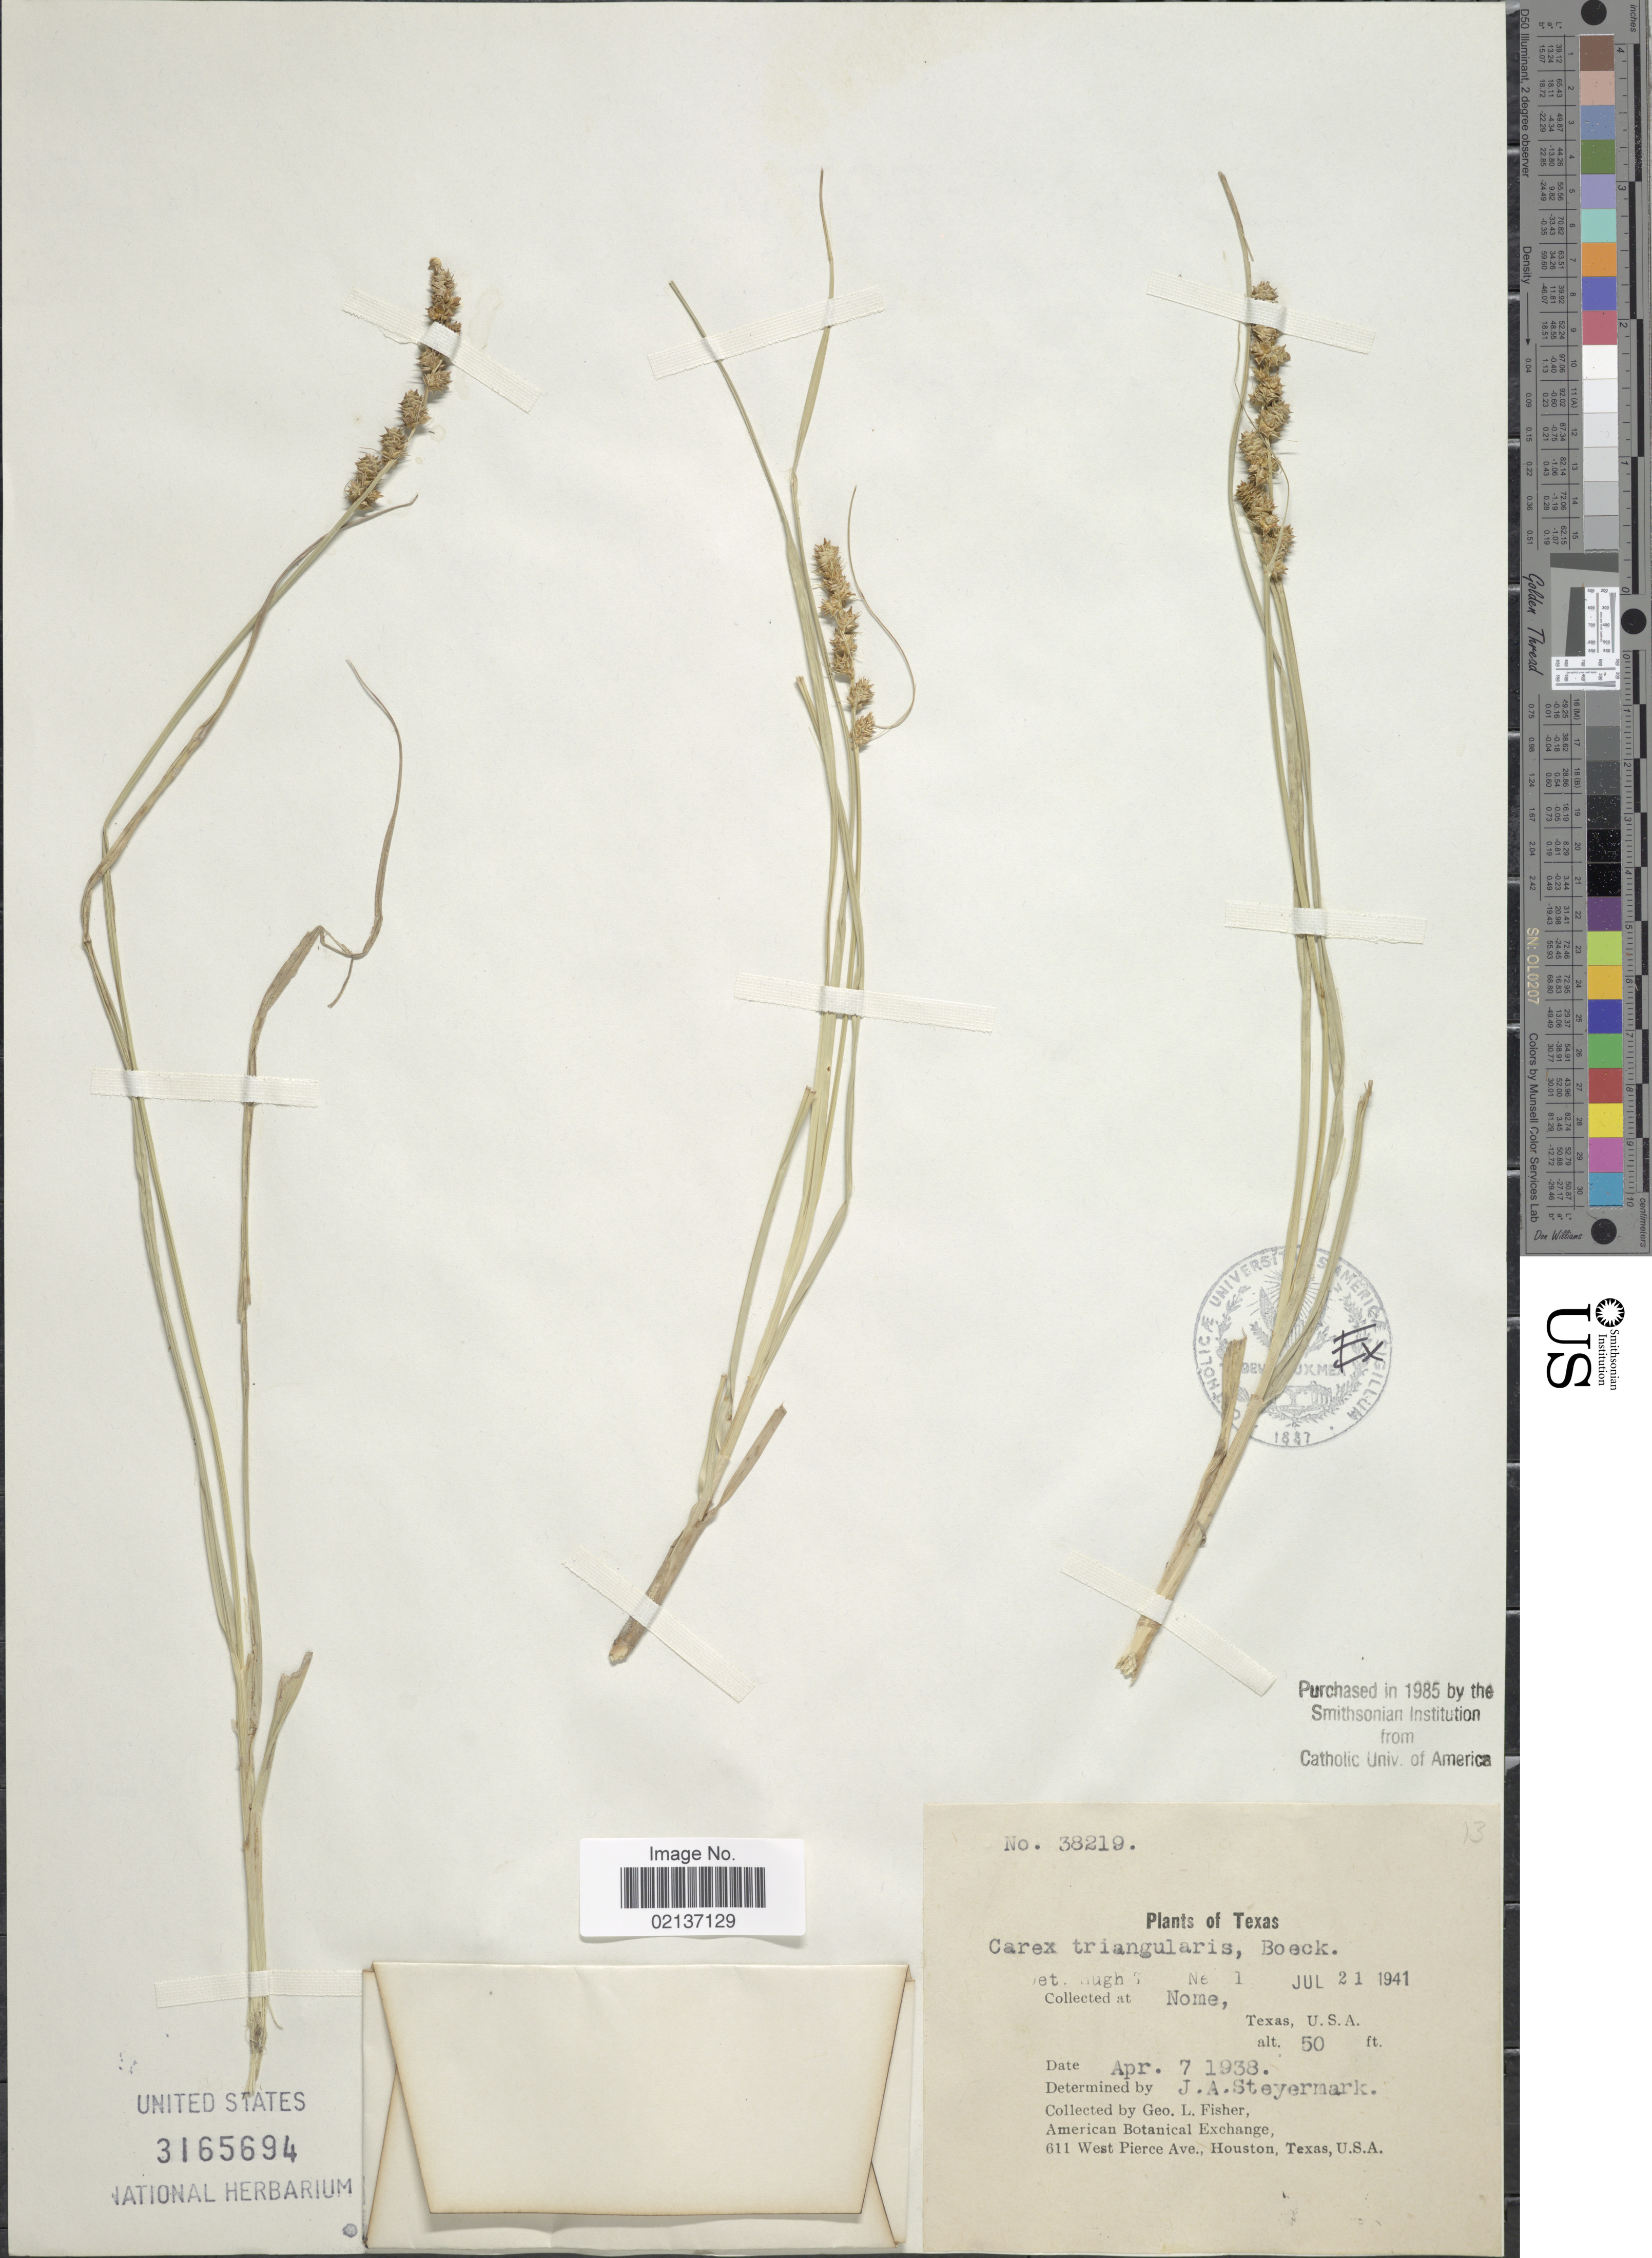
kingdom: Plantae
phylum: Tracheophyta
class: Liliopsida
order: Poales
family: Cyperaceae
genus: Carex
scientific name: Carex triangularis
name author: Boeckeler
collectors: G. L. Fisher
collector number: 38219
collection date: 1938-04-07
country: United States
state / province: Texas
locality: Nome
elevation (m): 15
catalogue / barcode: US 3165694